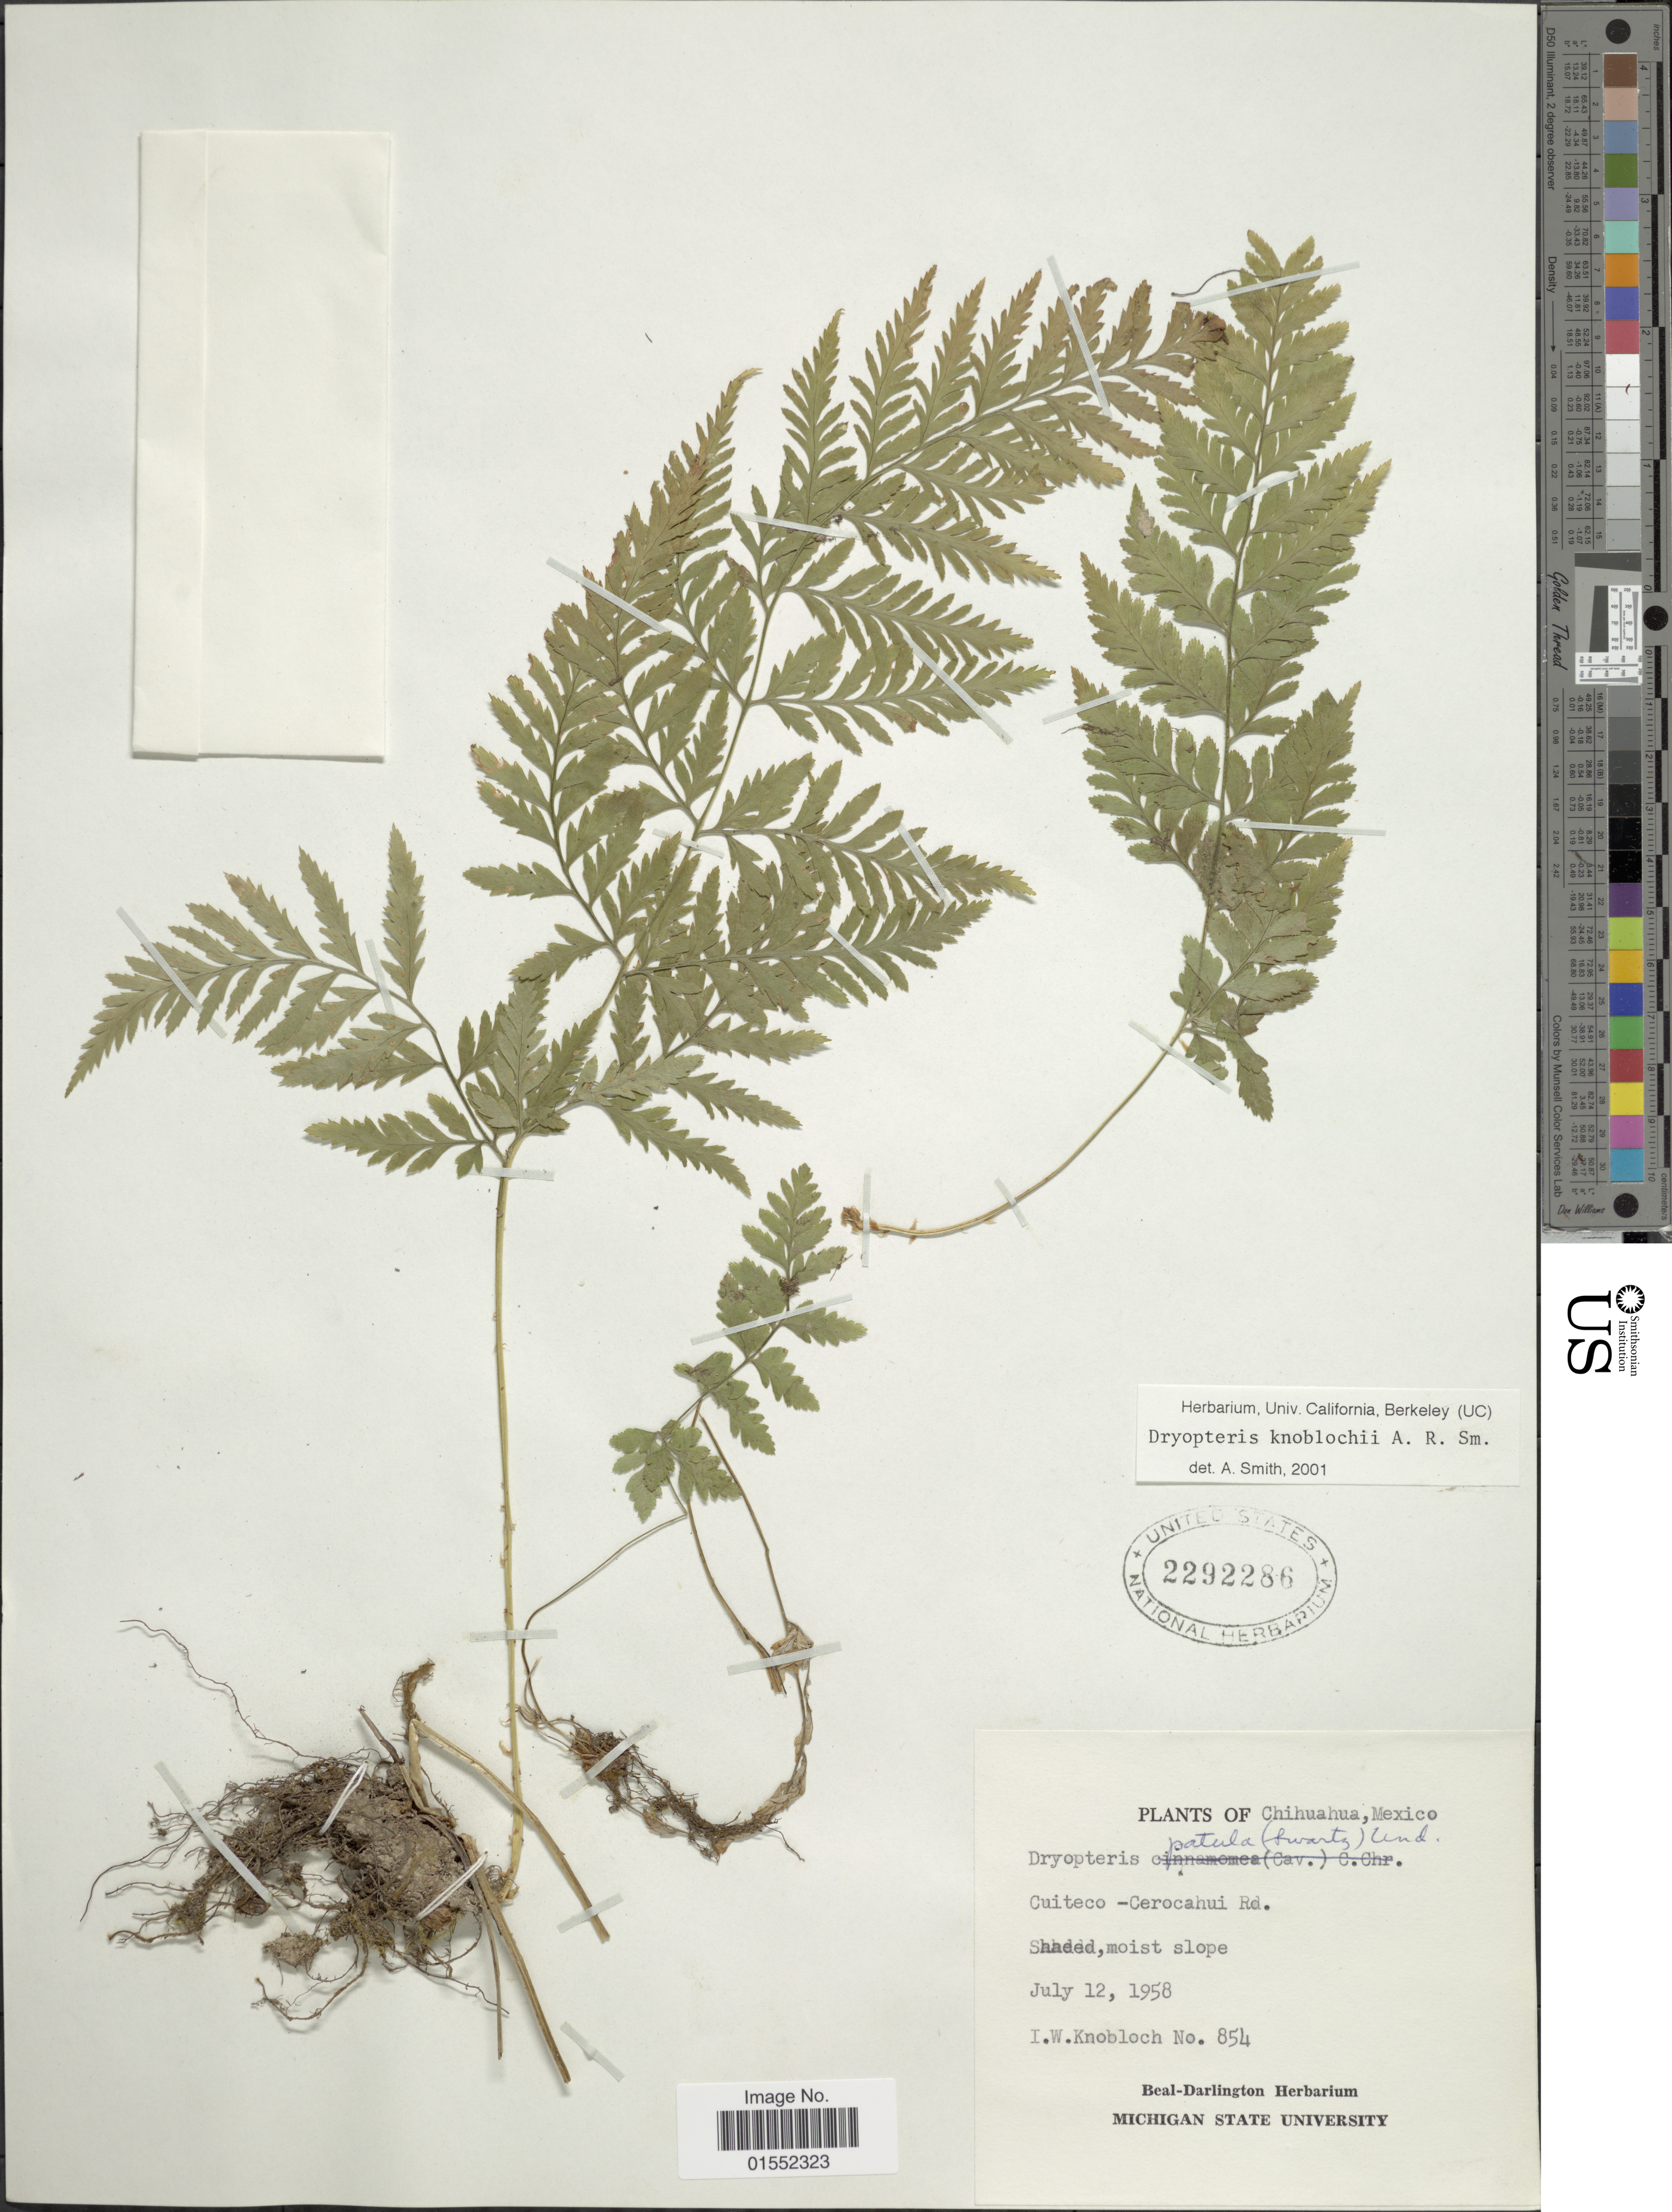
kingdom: Plantae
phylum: Tracheophyta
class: Polypodiopsida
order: Polypodiales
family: Dryopteridaceae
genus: Dryopteris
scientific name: Dryopteris knoblochii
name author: A.R. Sm.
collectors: I. W. Knobloch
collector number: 854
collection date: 1958-07-12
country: Mexico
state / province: Chihuahua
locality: Cuiteco-Cerocahui Rd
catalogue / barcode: US 2292286